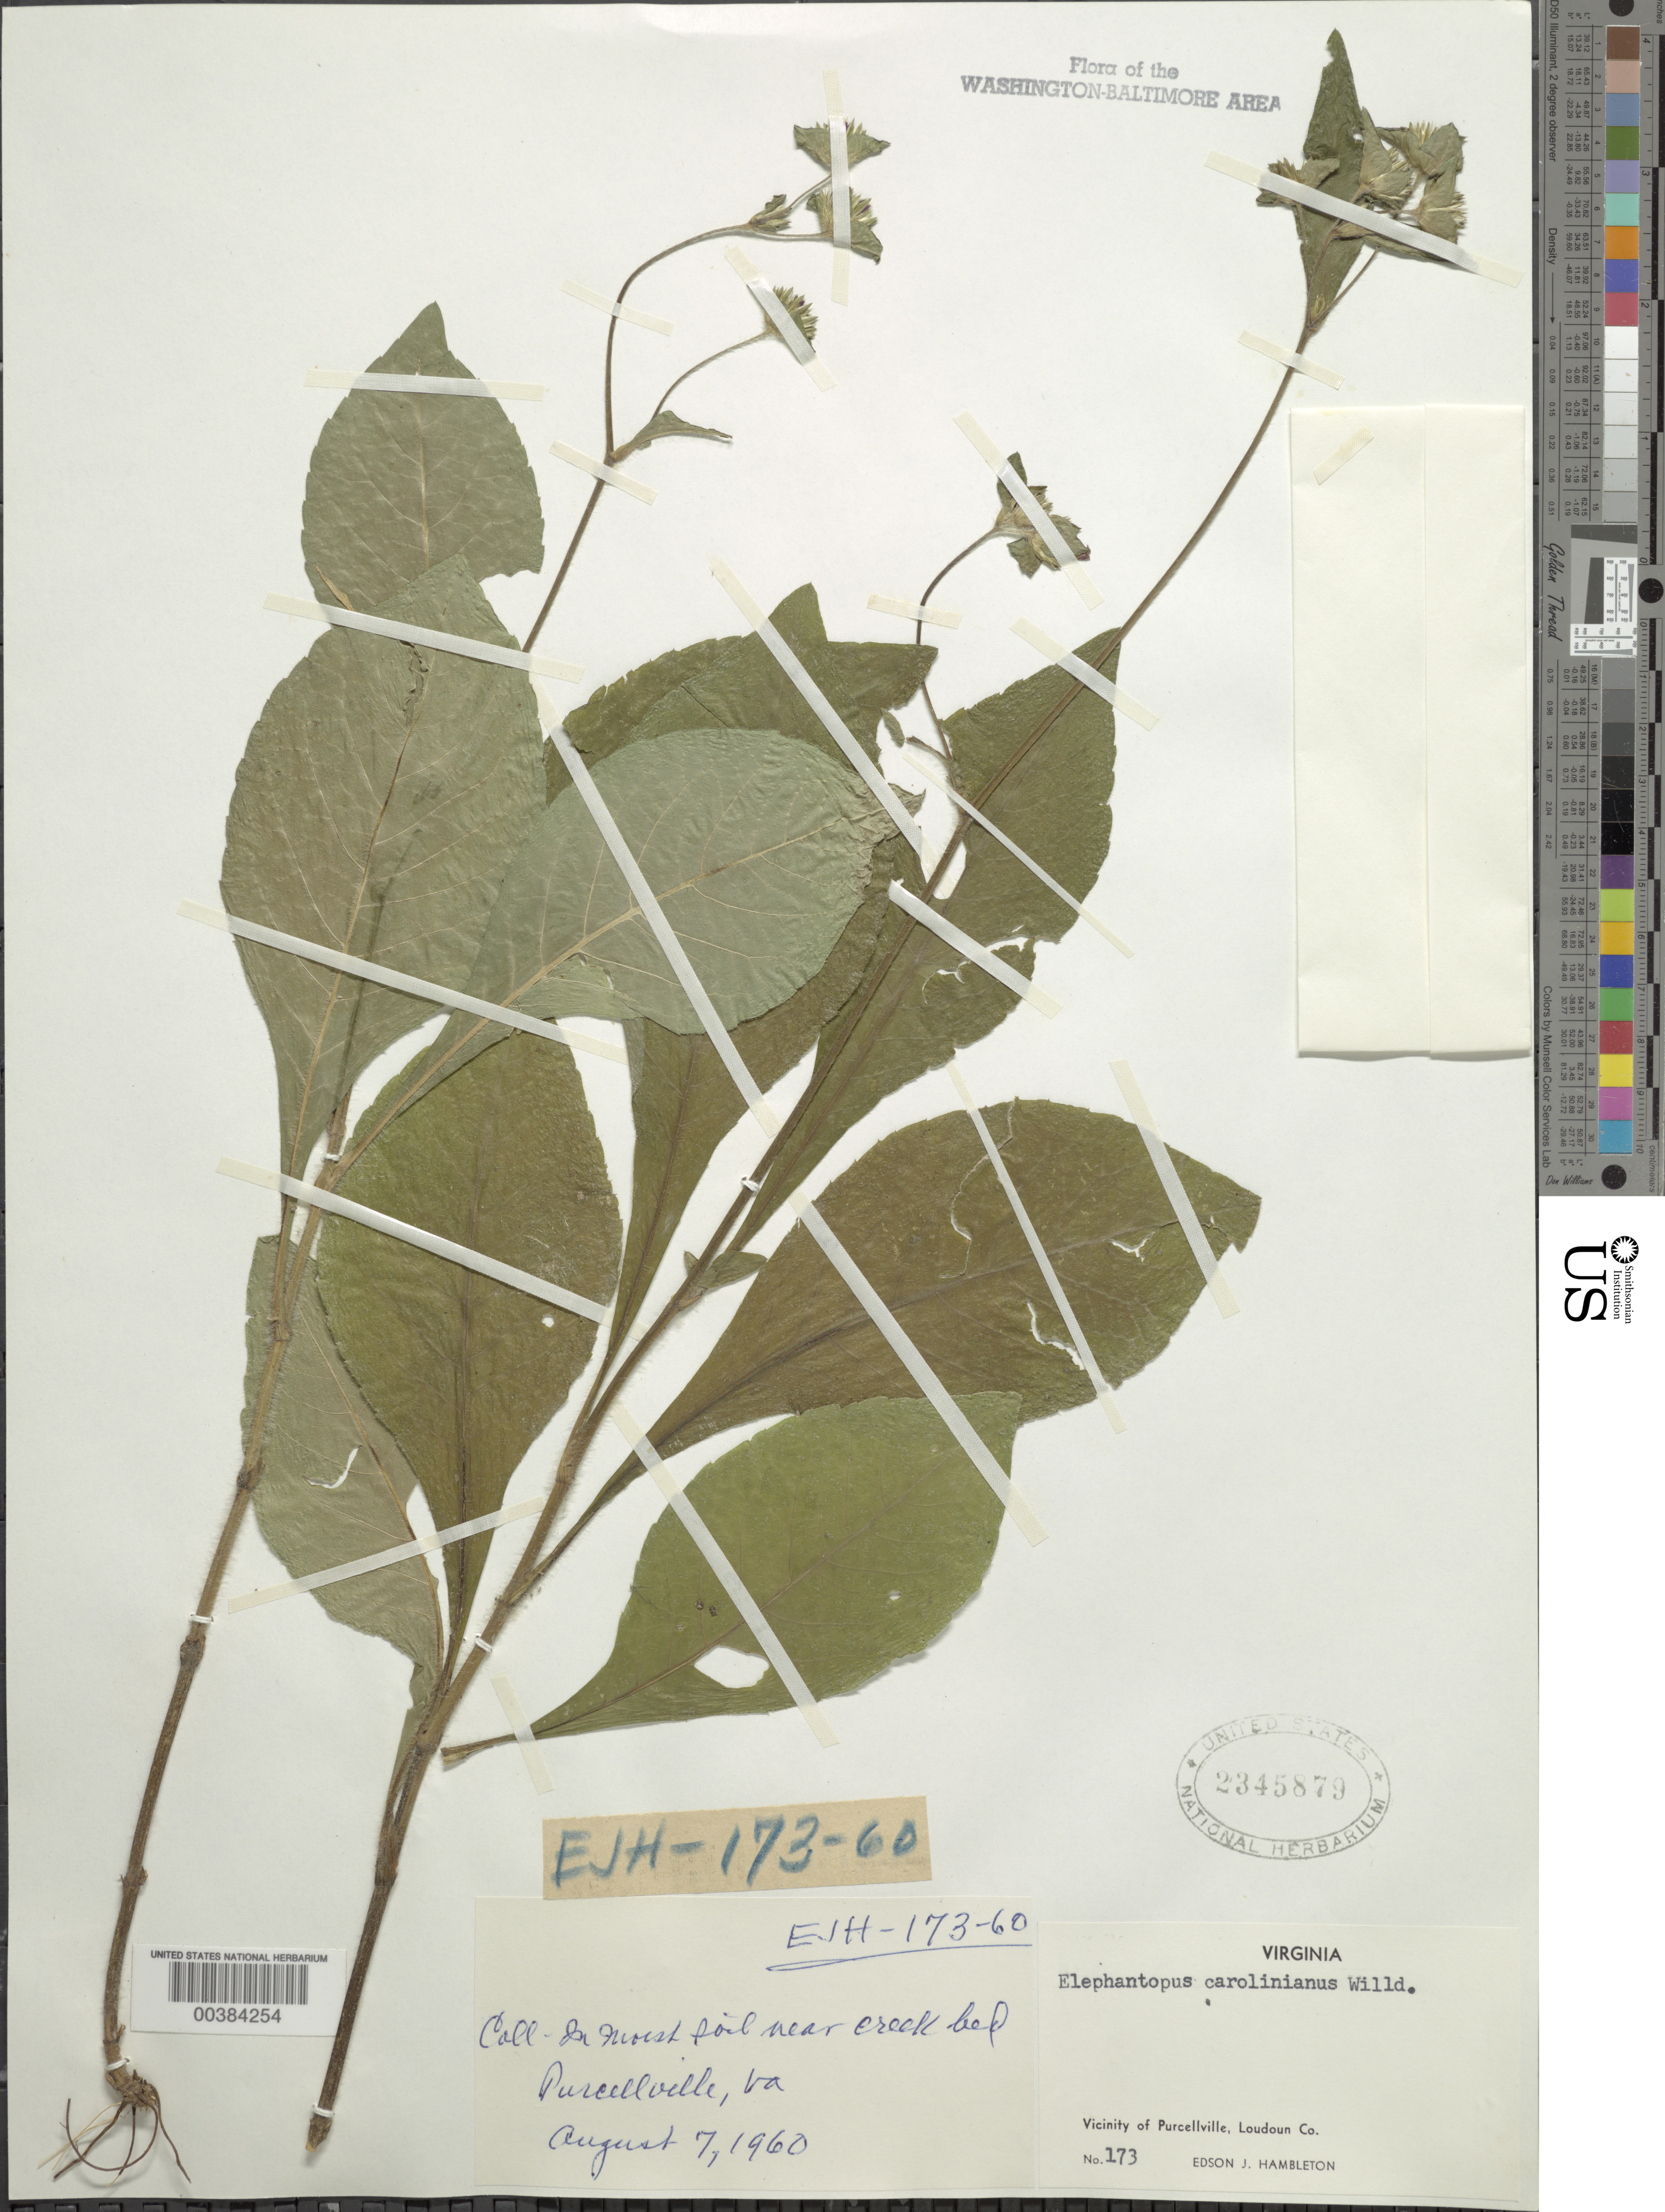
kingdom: Plantae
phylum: Tracheophyta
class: Magnoliopsida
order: Asterales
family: Asteraceae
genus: Elephantopus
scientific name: Elephantopus carolinianus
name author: Raeusch.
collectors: E. Hambleton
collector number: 173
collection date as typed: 07 Aug 1960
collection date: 1960-08-07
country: United States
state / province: Virginia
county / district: Loudoun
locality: Purcellville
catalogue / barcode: US 2345879